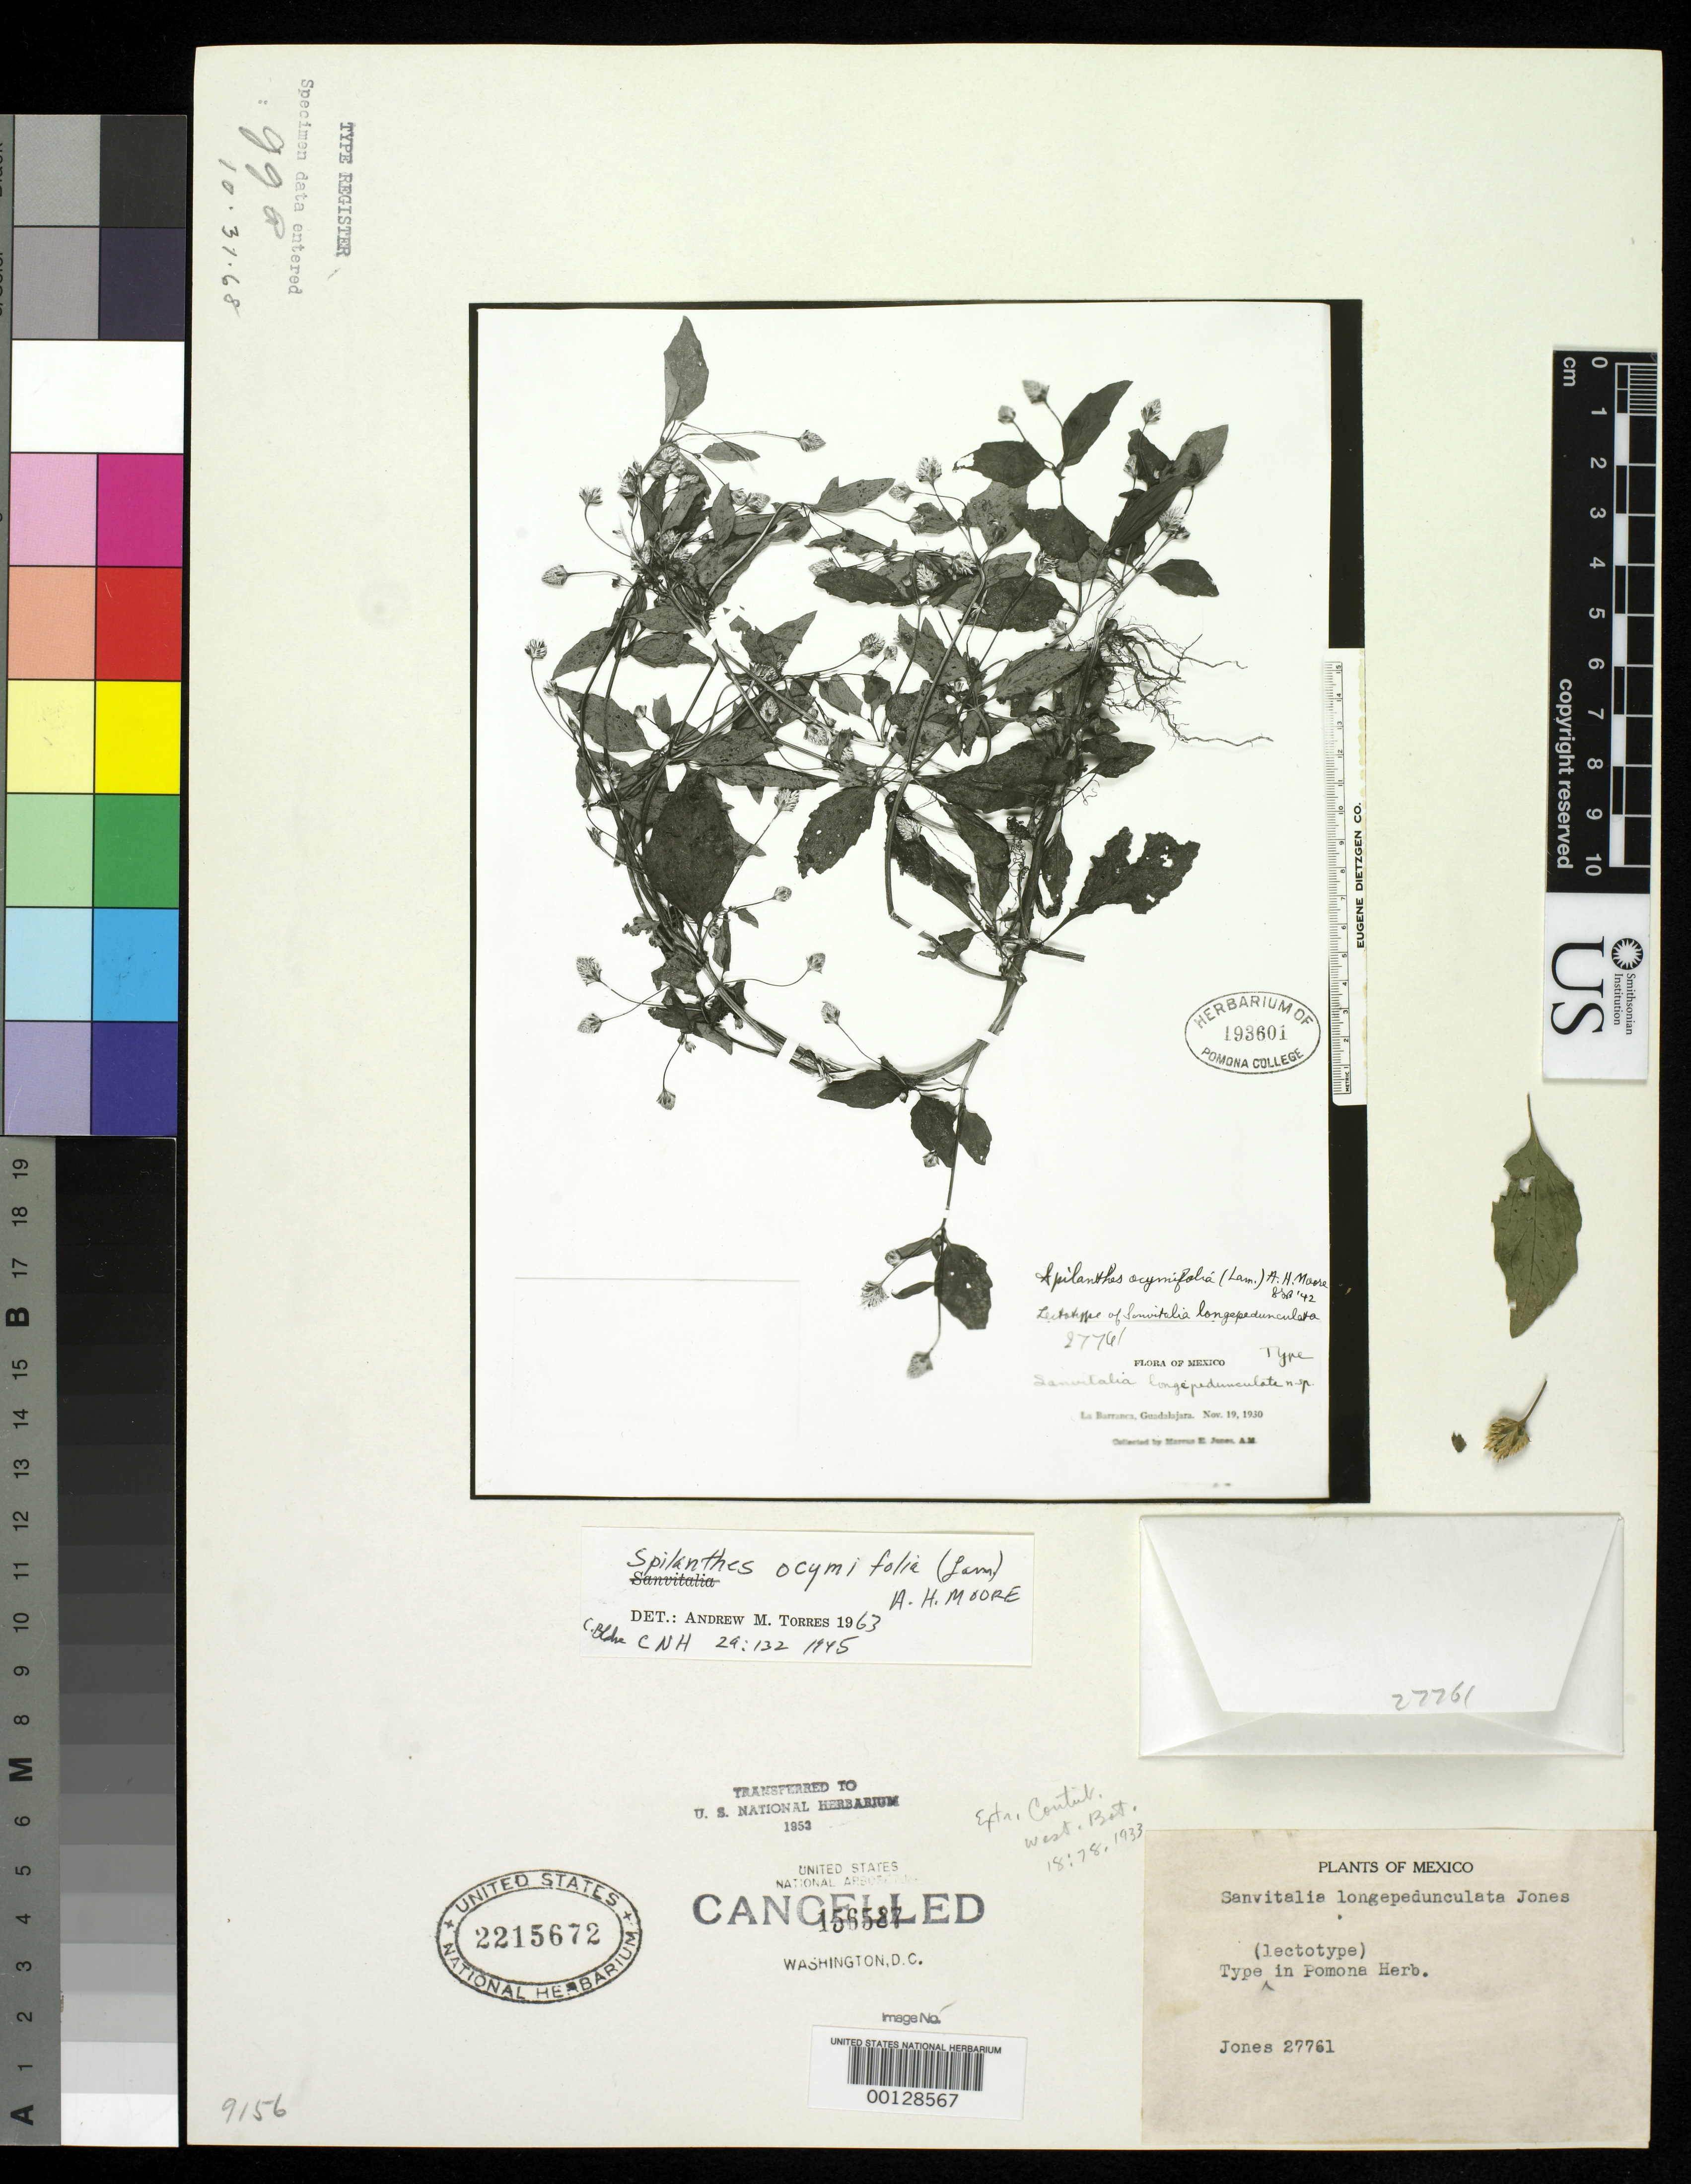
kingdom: Plantae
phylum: Tracheophyta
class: Magnoliopsida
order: Asterales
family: Asteraceae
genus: Sanvitalia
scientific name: Sanvitalia longepedunculata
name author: M.E. Jones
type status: Isotype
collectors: M. E. Jones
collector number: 27761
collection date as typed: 19 Nov 1930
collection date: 1930-11-19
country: Mexico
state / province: Jalisco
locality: Guadalajara, La Barranca.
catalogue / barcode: US 2215672